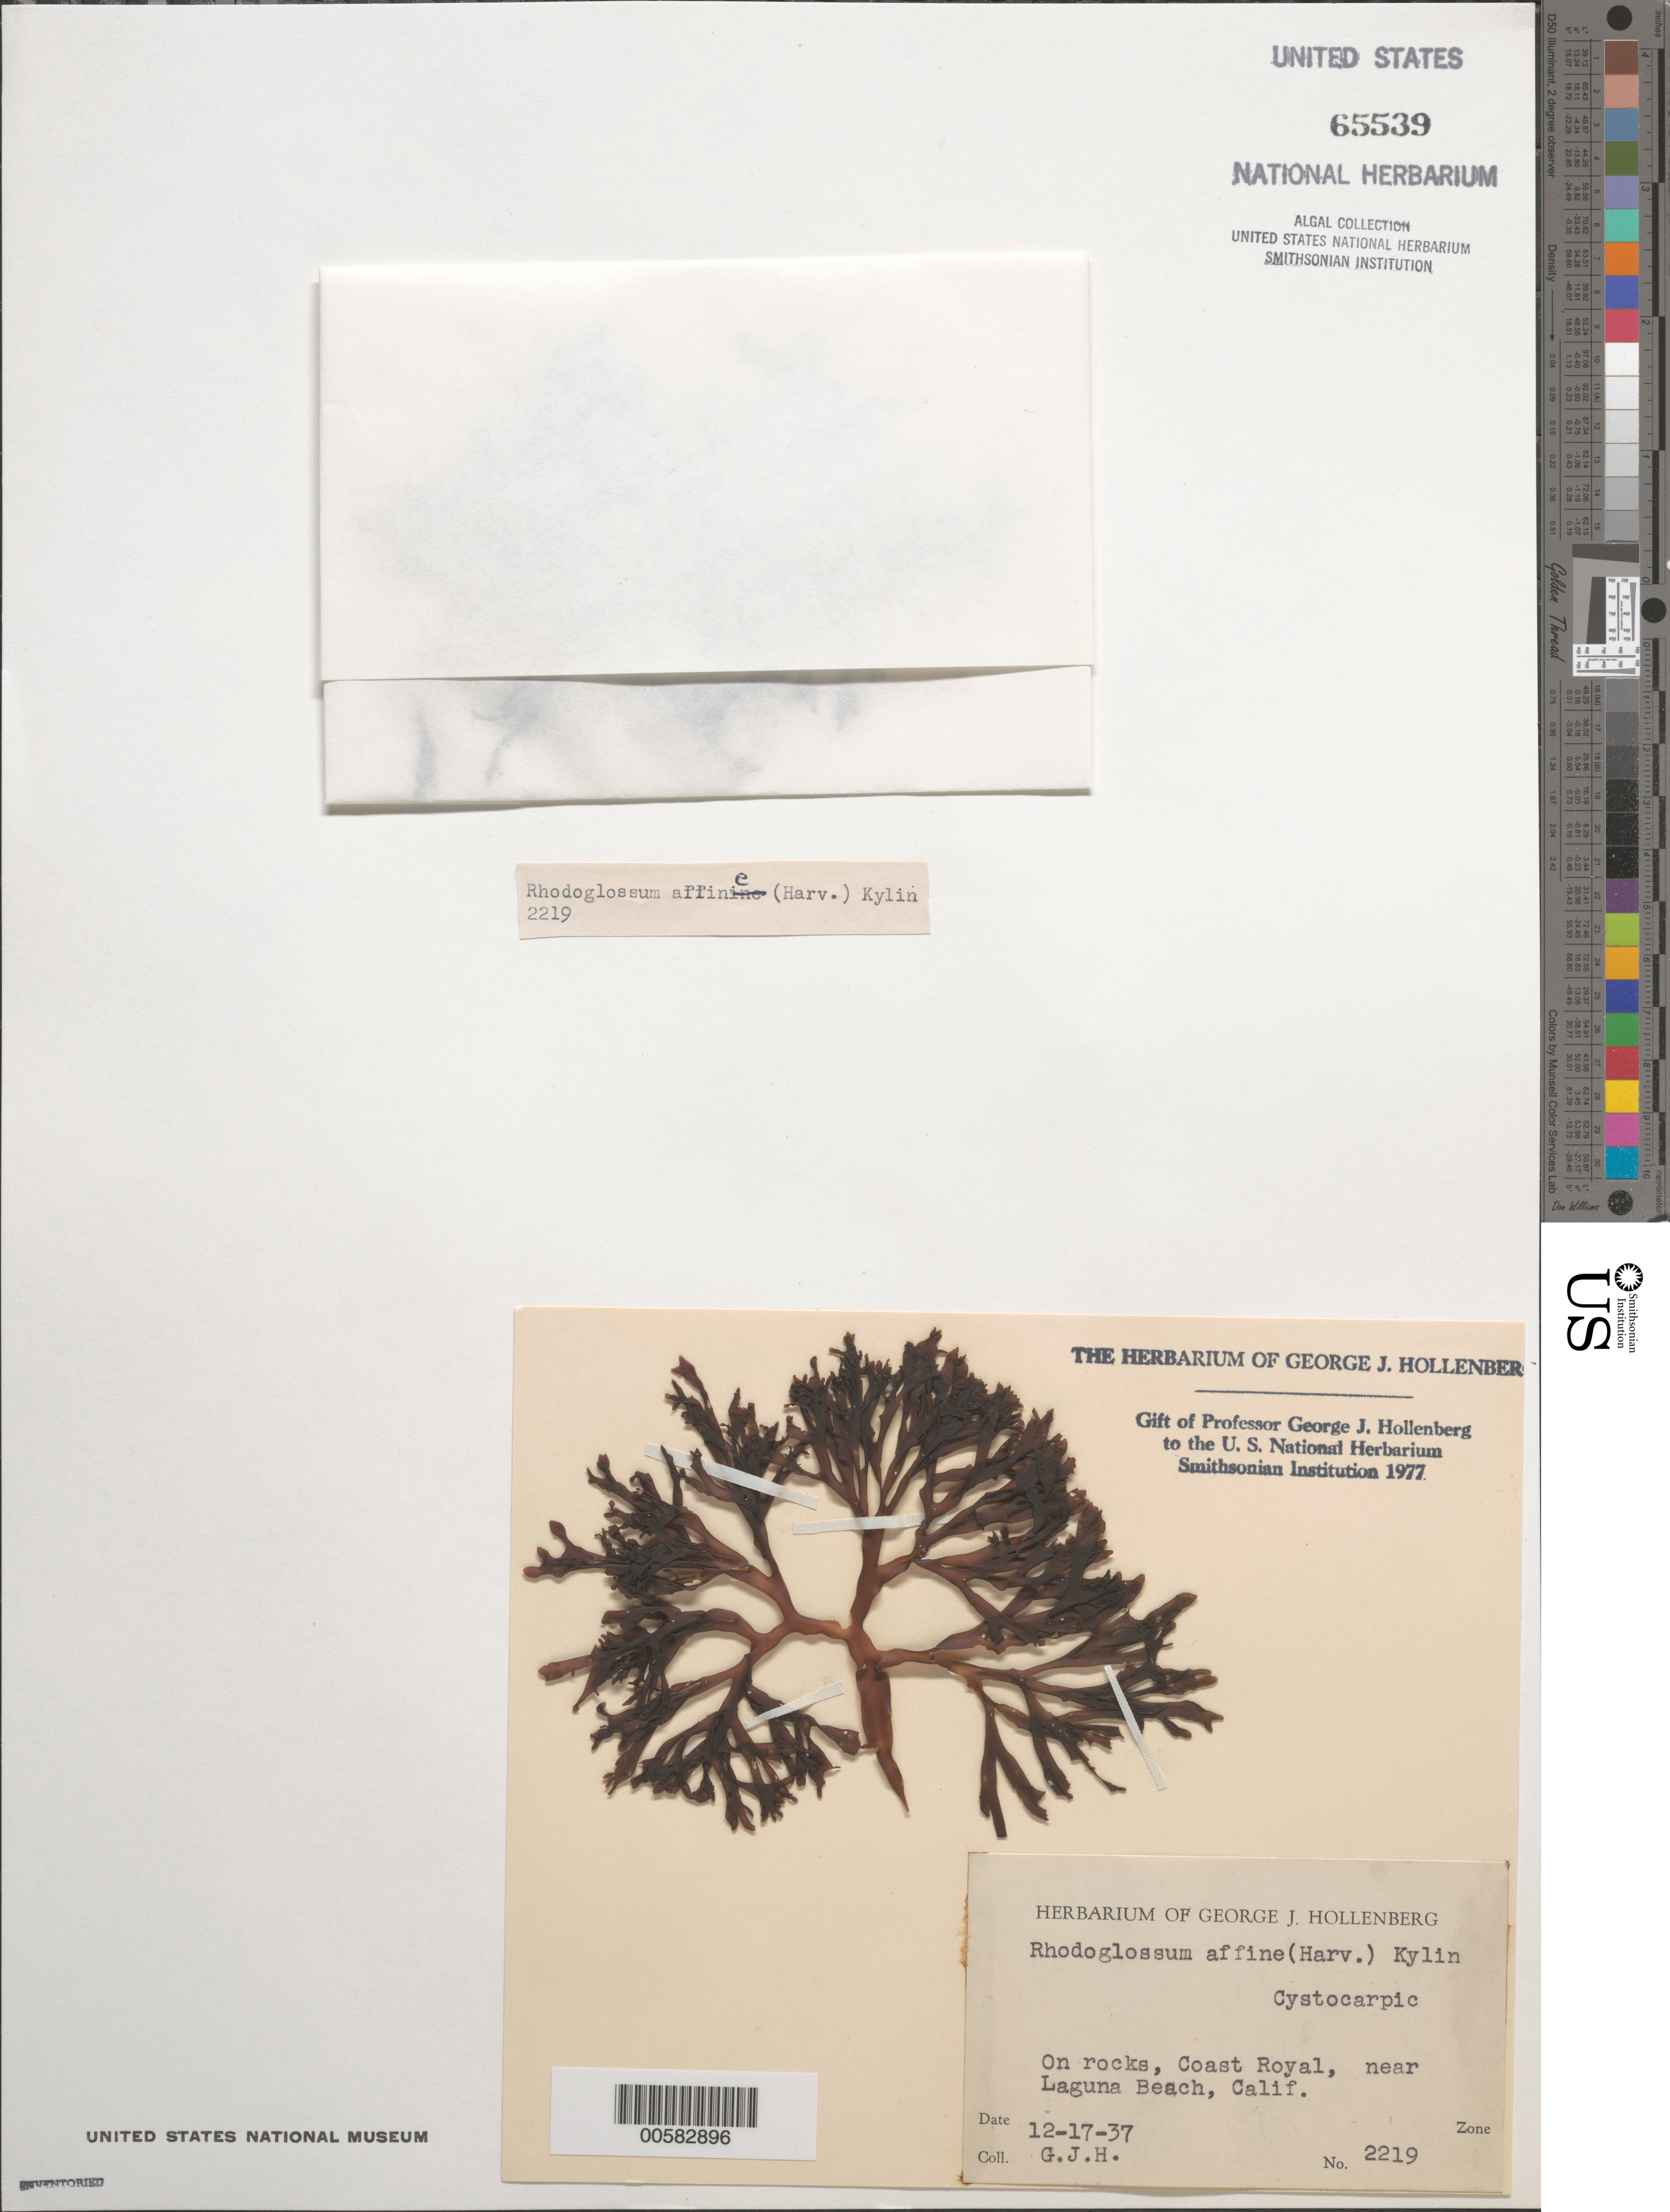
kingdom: Plantae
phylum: Rhodophyta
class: Florideophyceae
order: Gigartinales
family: Gigartinaceae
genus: Mazzaella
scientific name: Mazzaella affinis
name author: (Harvey) Fredericq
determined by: Algae name updating Project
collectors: G. Hollenberg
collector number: GJH 2219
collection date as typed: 17 Dec 1937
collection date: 1937-12-17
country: United States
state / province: California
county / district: Orange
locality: Coast Royal, near Laguna Beach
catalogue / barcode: US 65539